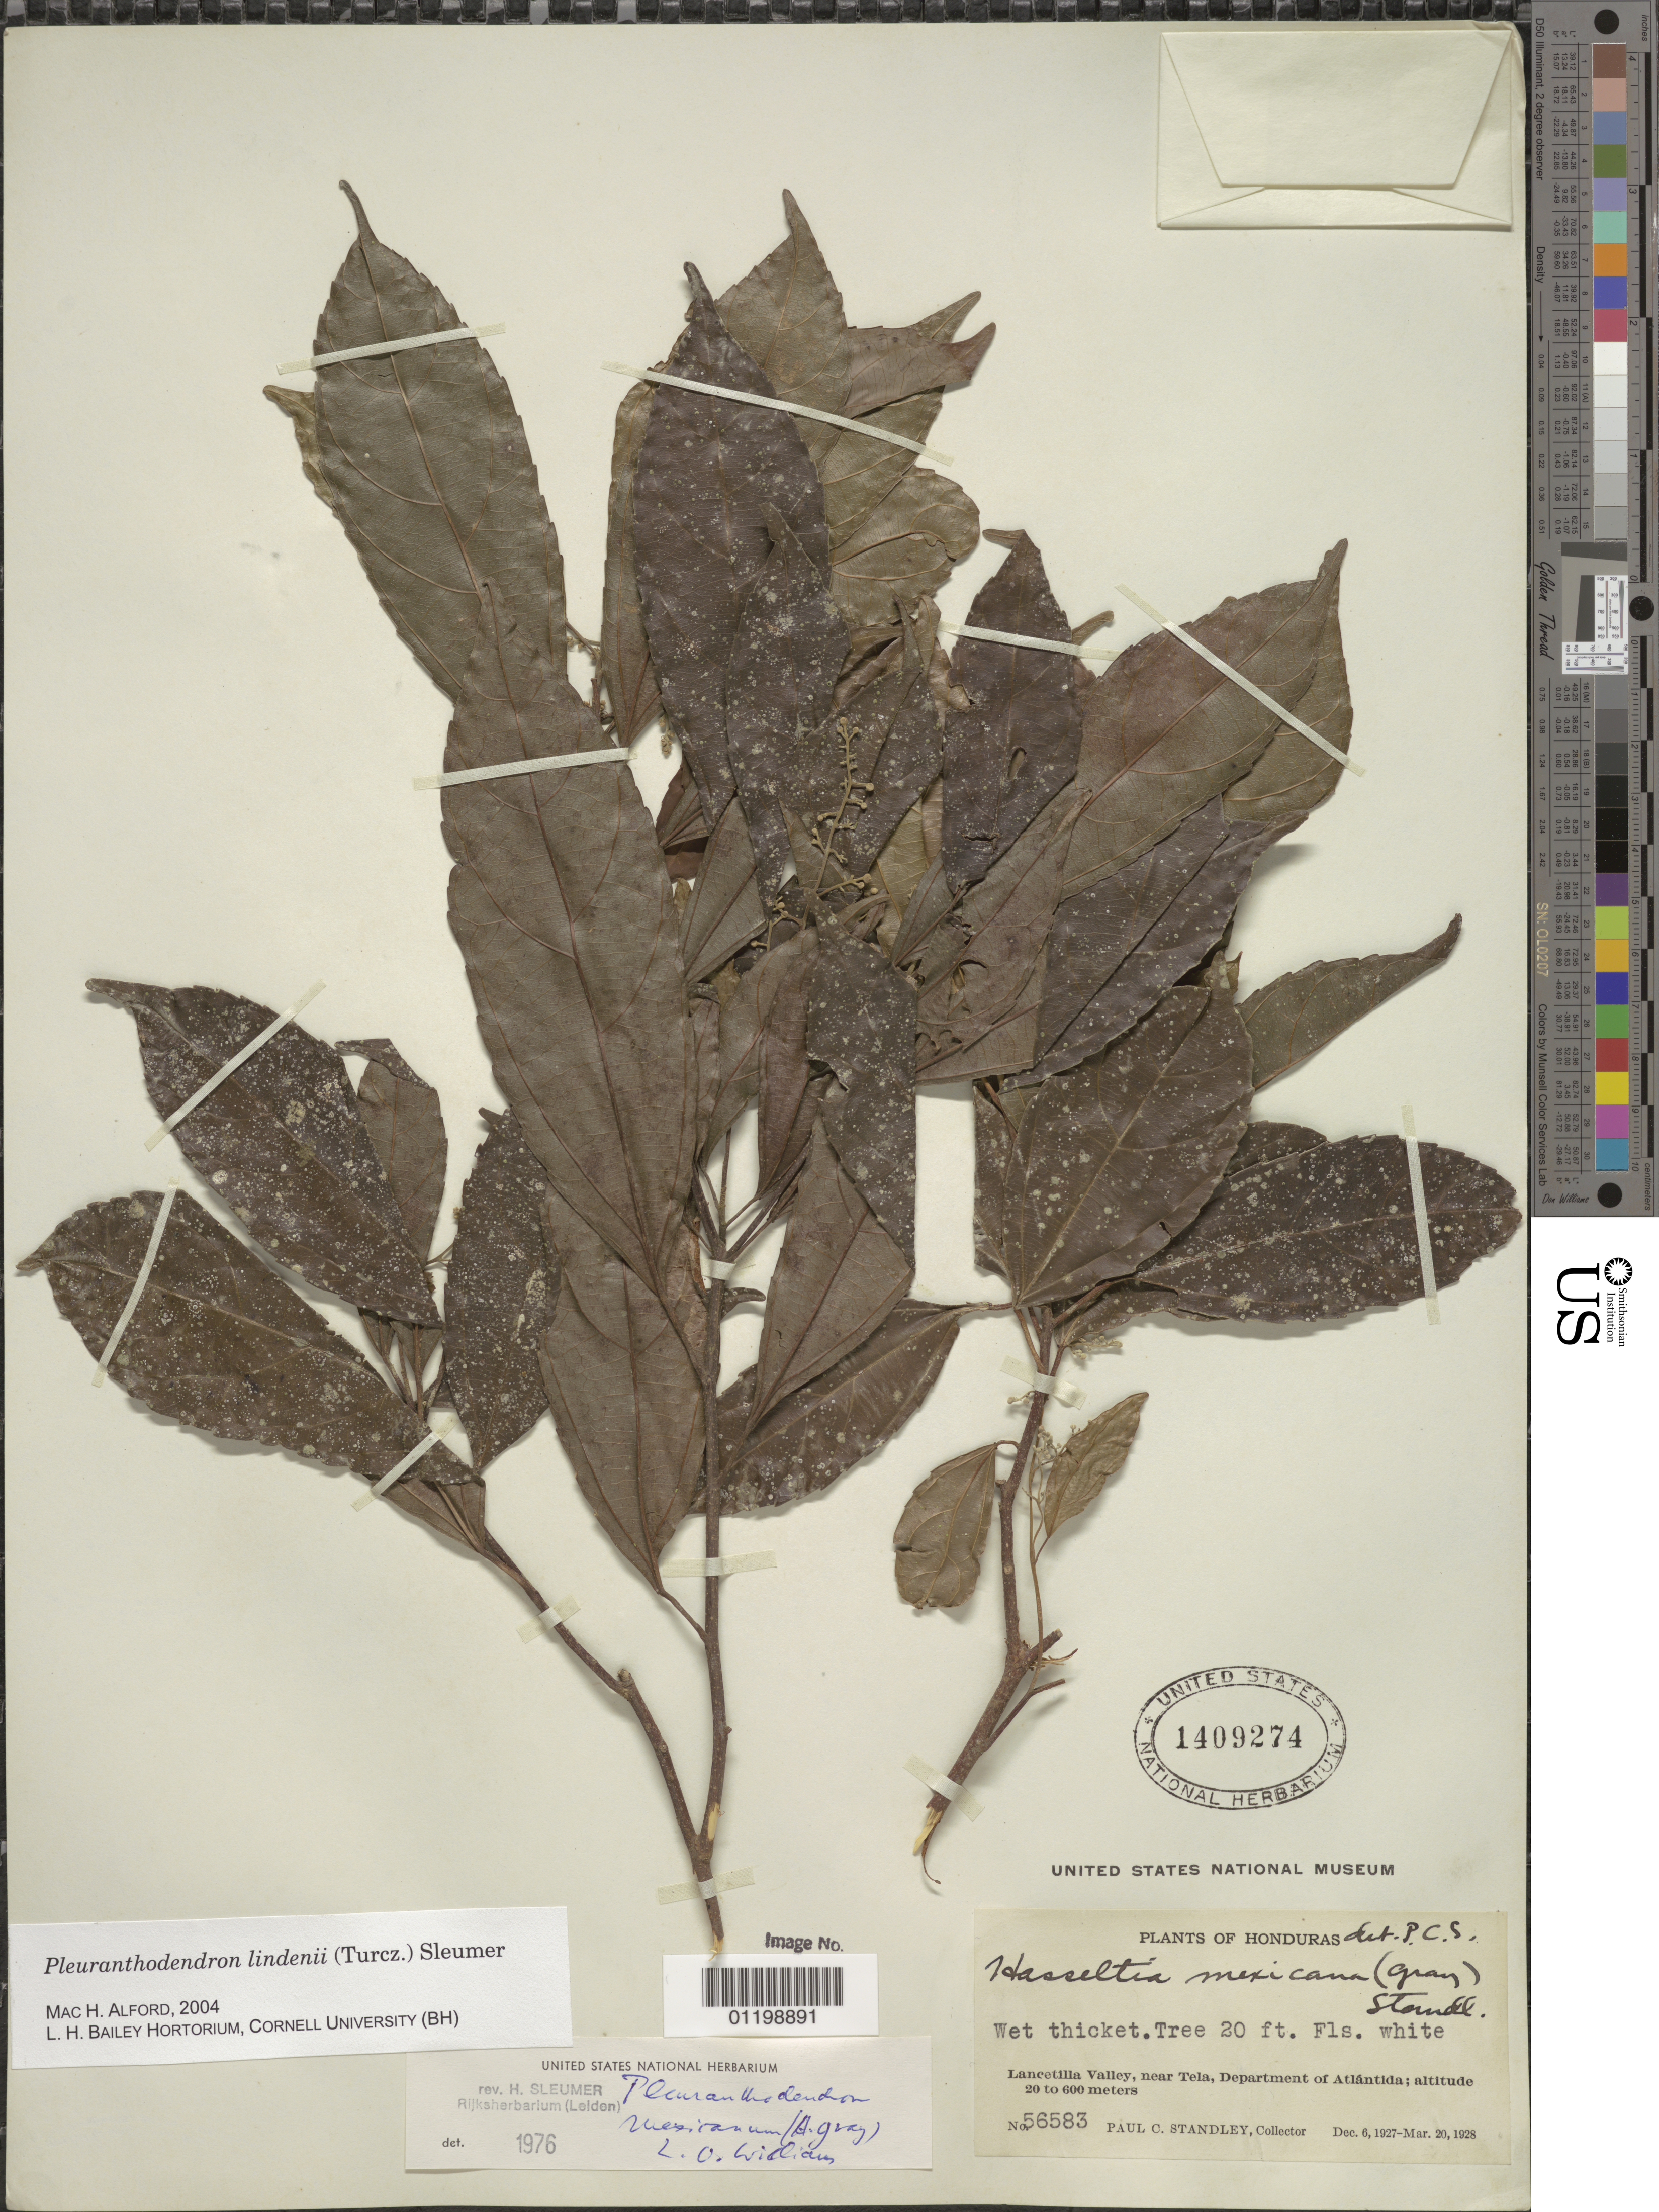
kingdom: Plantae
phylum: Tracheophyta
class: Magnoliopsida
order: Malpighiales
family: Salicaceae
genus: Pleuranthodendron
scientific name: Pleuranthodendron lindenii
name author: (Turcz.) Sleumer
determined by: Alford, Mac Haverson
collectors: P. C. Standley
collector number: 56583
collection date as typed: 06 Dec 1927 to 20 Mar 1928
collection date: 1927-12-06/1928-03-20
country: Honduras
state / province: Atlántida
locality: Lancetilla Valley, near Tela, Department of Atlántida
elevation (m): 20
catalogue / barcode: US 1409274